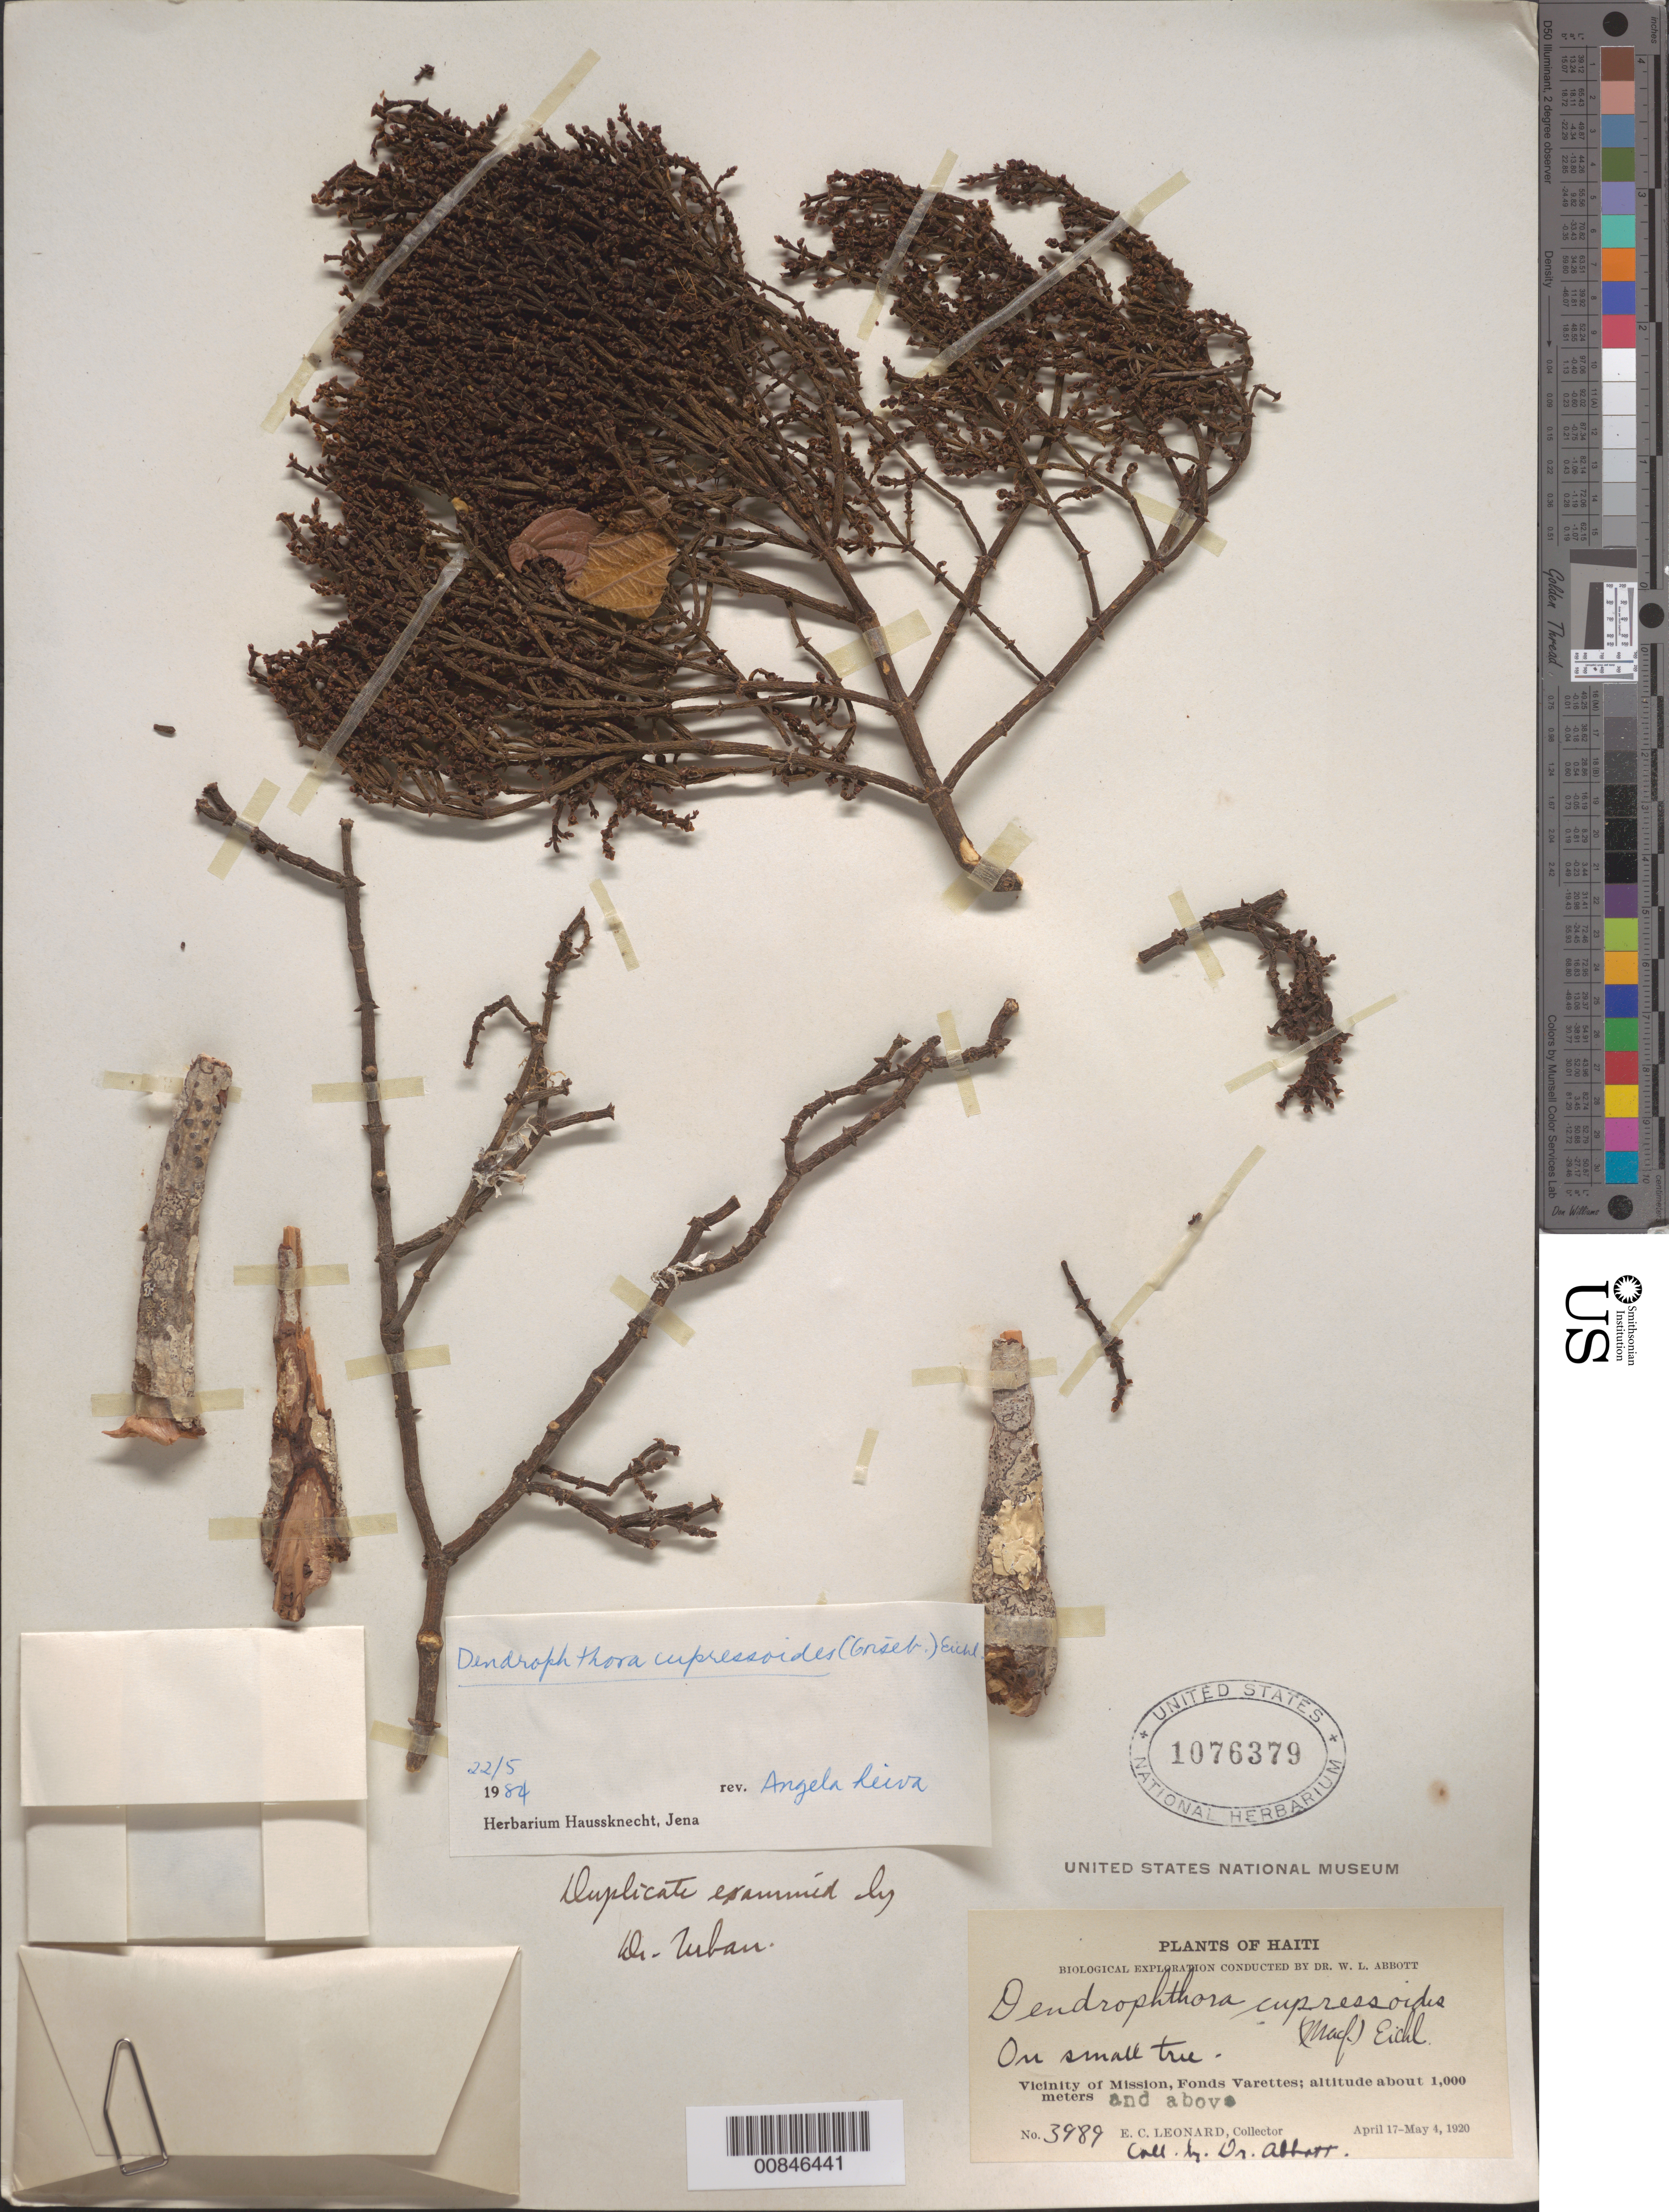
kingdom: Plantae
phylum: Tracheophyta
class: Magnoliopsida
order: Santalales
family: Viscaceae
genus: Dendrophthora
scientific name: Dendrophthora cupressoides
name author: (Macfad.) Eichler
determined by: Leiva, A.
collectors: E. C. Leonard & W. L. Abbott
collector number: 3989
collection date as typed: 17 Apr 1920 to 04 May 1920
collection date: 1920-04-17/1920-05-04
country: Haiti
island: Hispaniola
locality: Vicinity of Mission, Fonds Varettes.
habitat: On small tree.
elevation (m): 1000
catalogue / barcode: US 1076379